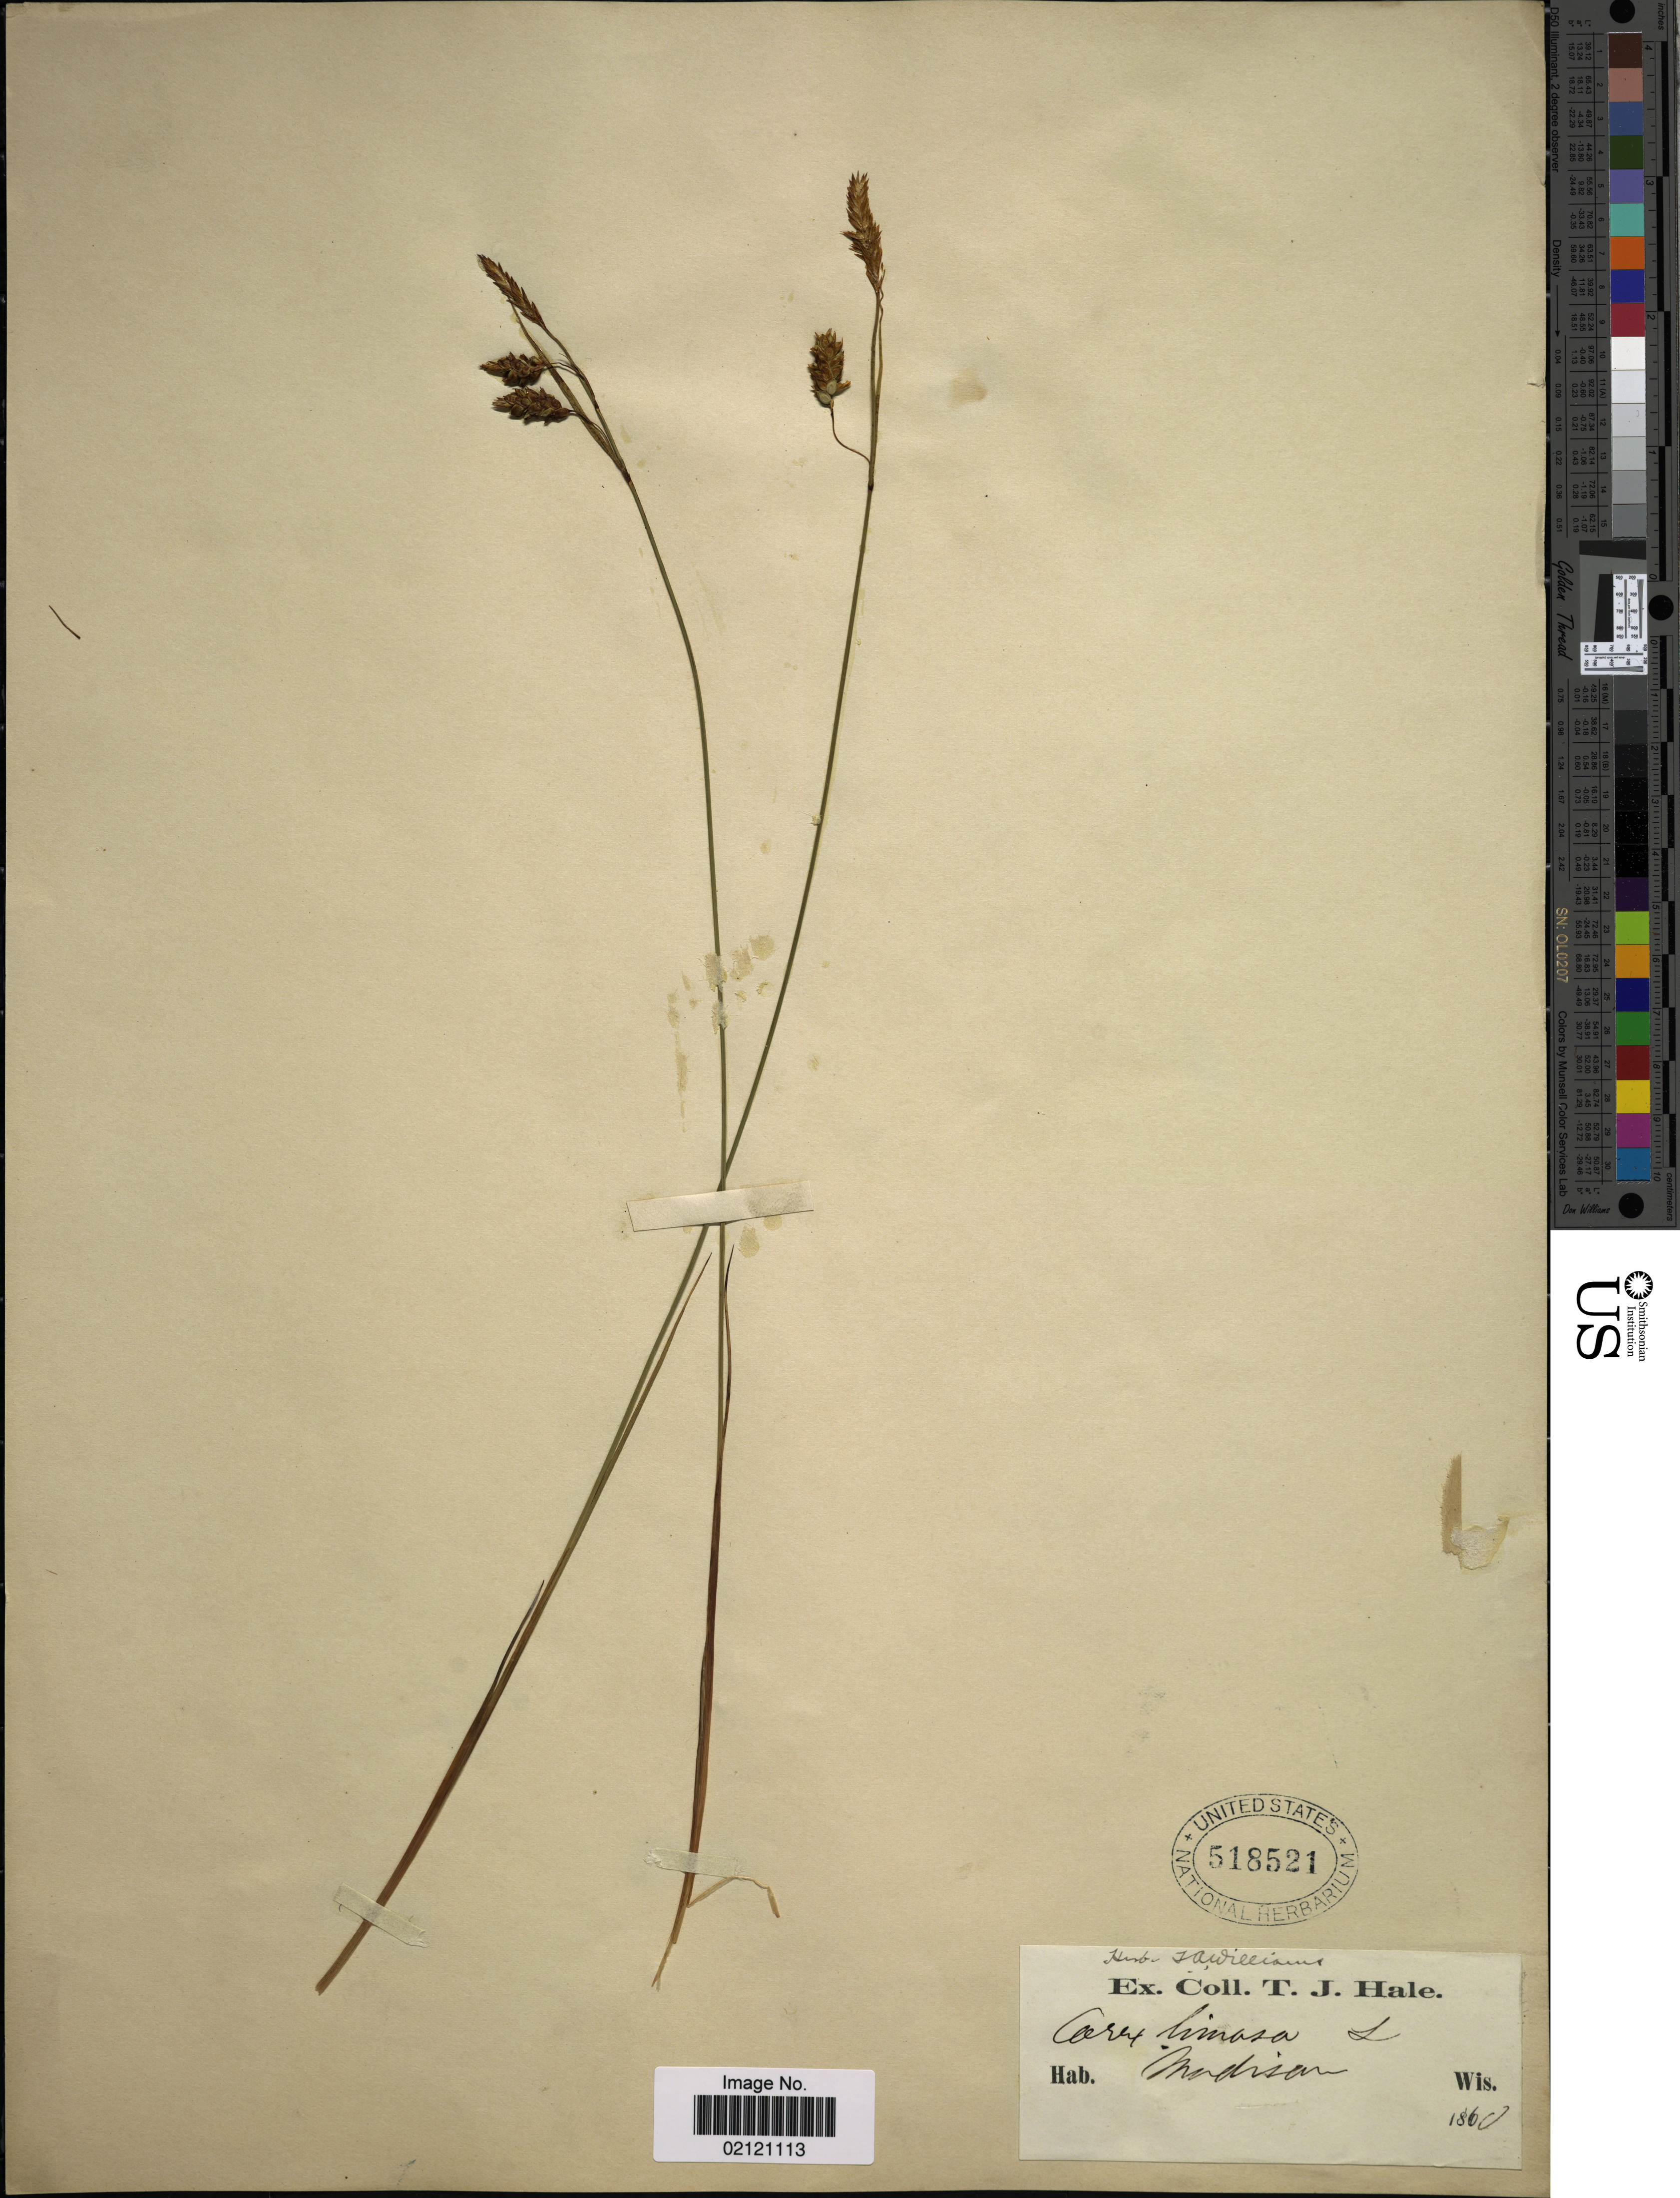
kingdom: Plantae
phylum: Tracheophyta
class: Liliopsida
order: Poales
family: Cyperaceae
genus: Carex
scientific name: Carex limosa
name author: L.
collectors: T. Hale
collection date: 1860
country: United States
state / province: Wisconsin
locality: Madison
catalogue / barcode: US 518521